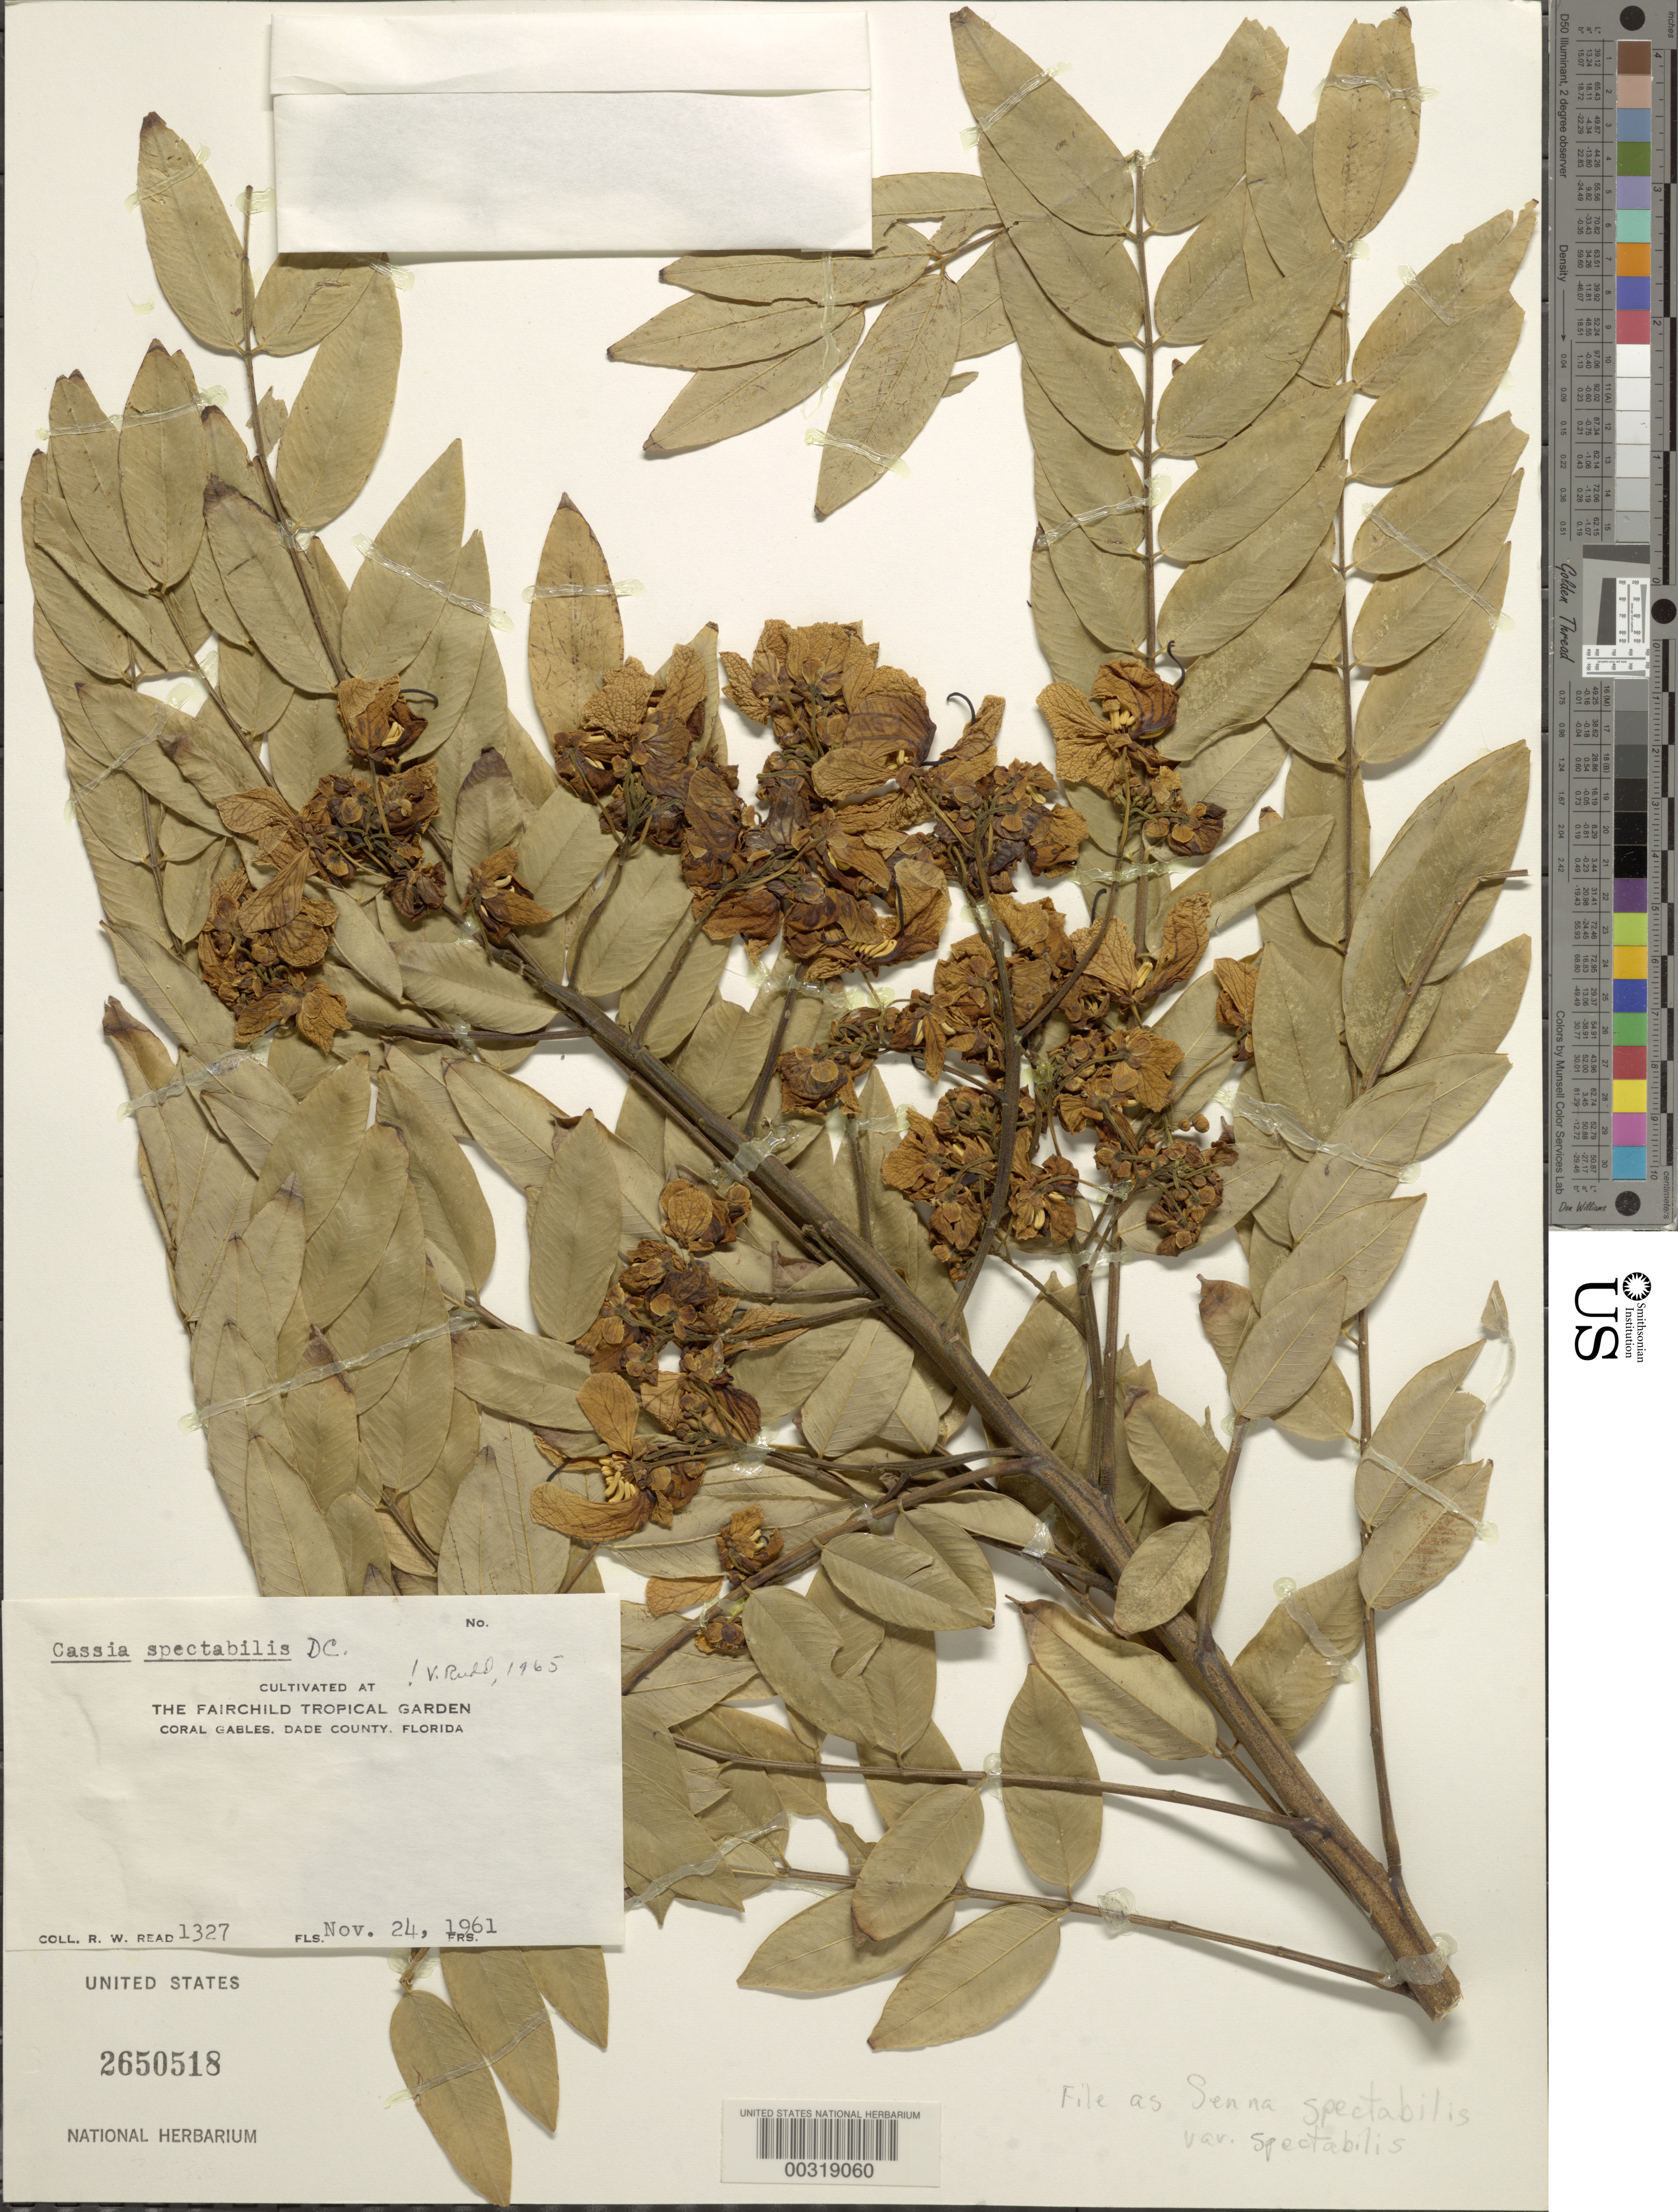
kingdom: Plantae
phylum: Tracheophyta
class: Magnoliopsida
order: Fabales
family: Fabaceae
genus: Senna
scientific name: Senna spectabilis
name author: (DC.) H.S. Irwin & Barneby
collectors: J. N. Rose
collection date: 1969-09-27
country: United States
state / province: Florida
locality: Coconut Grove, former home of David Fairchild, the Kampong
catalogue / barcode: US 2650518